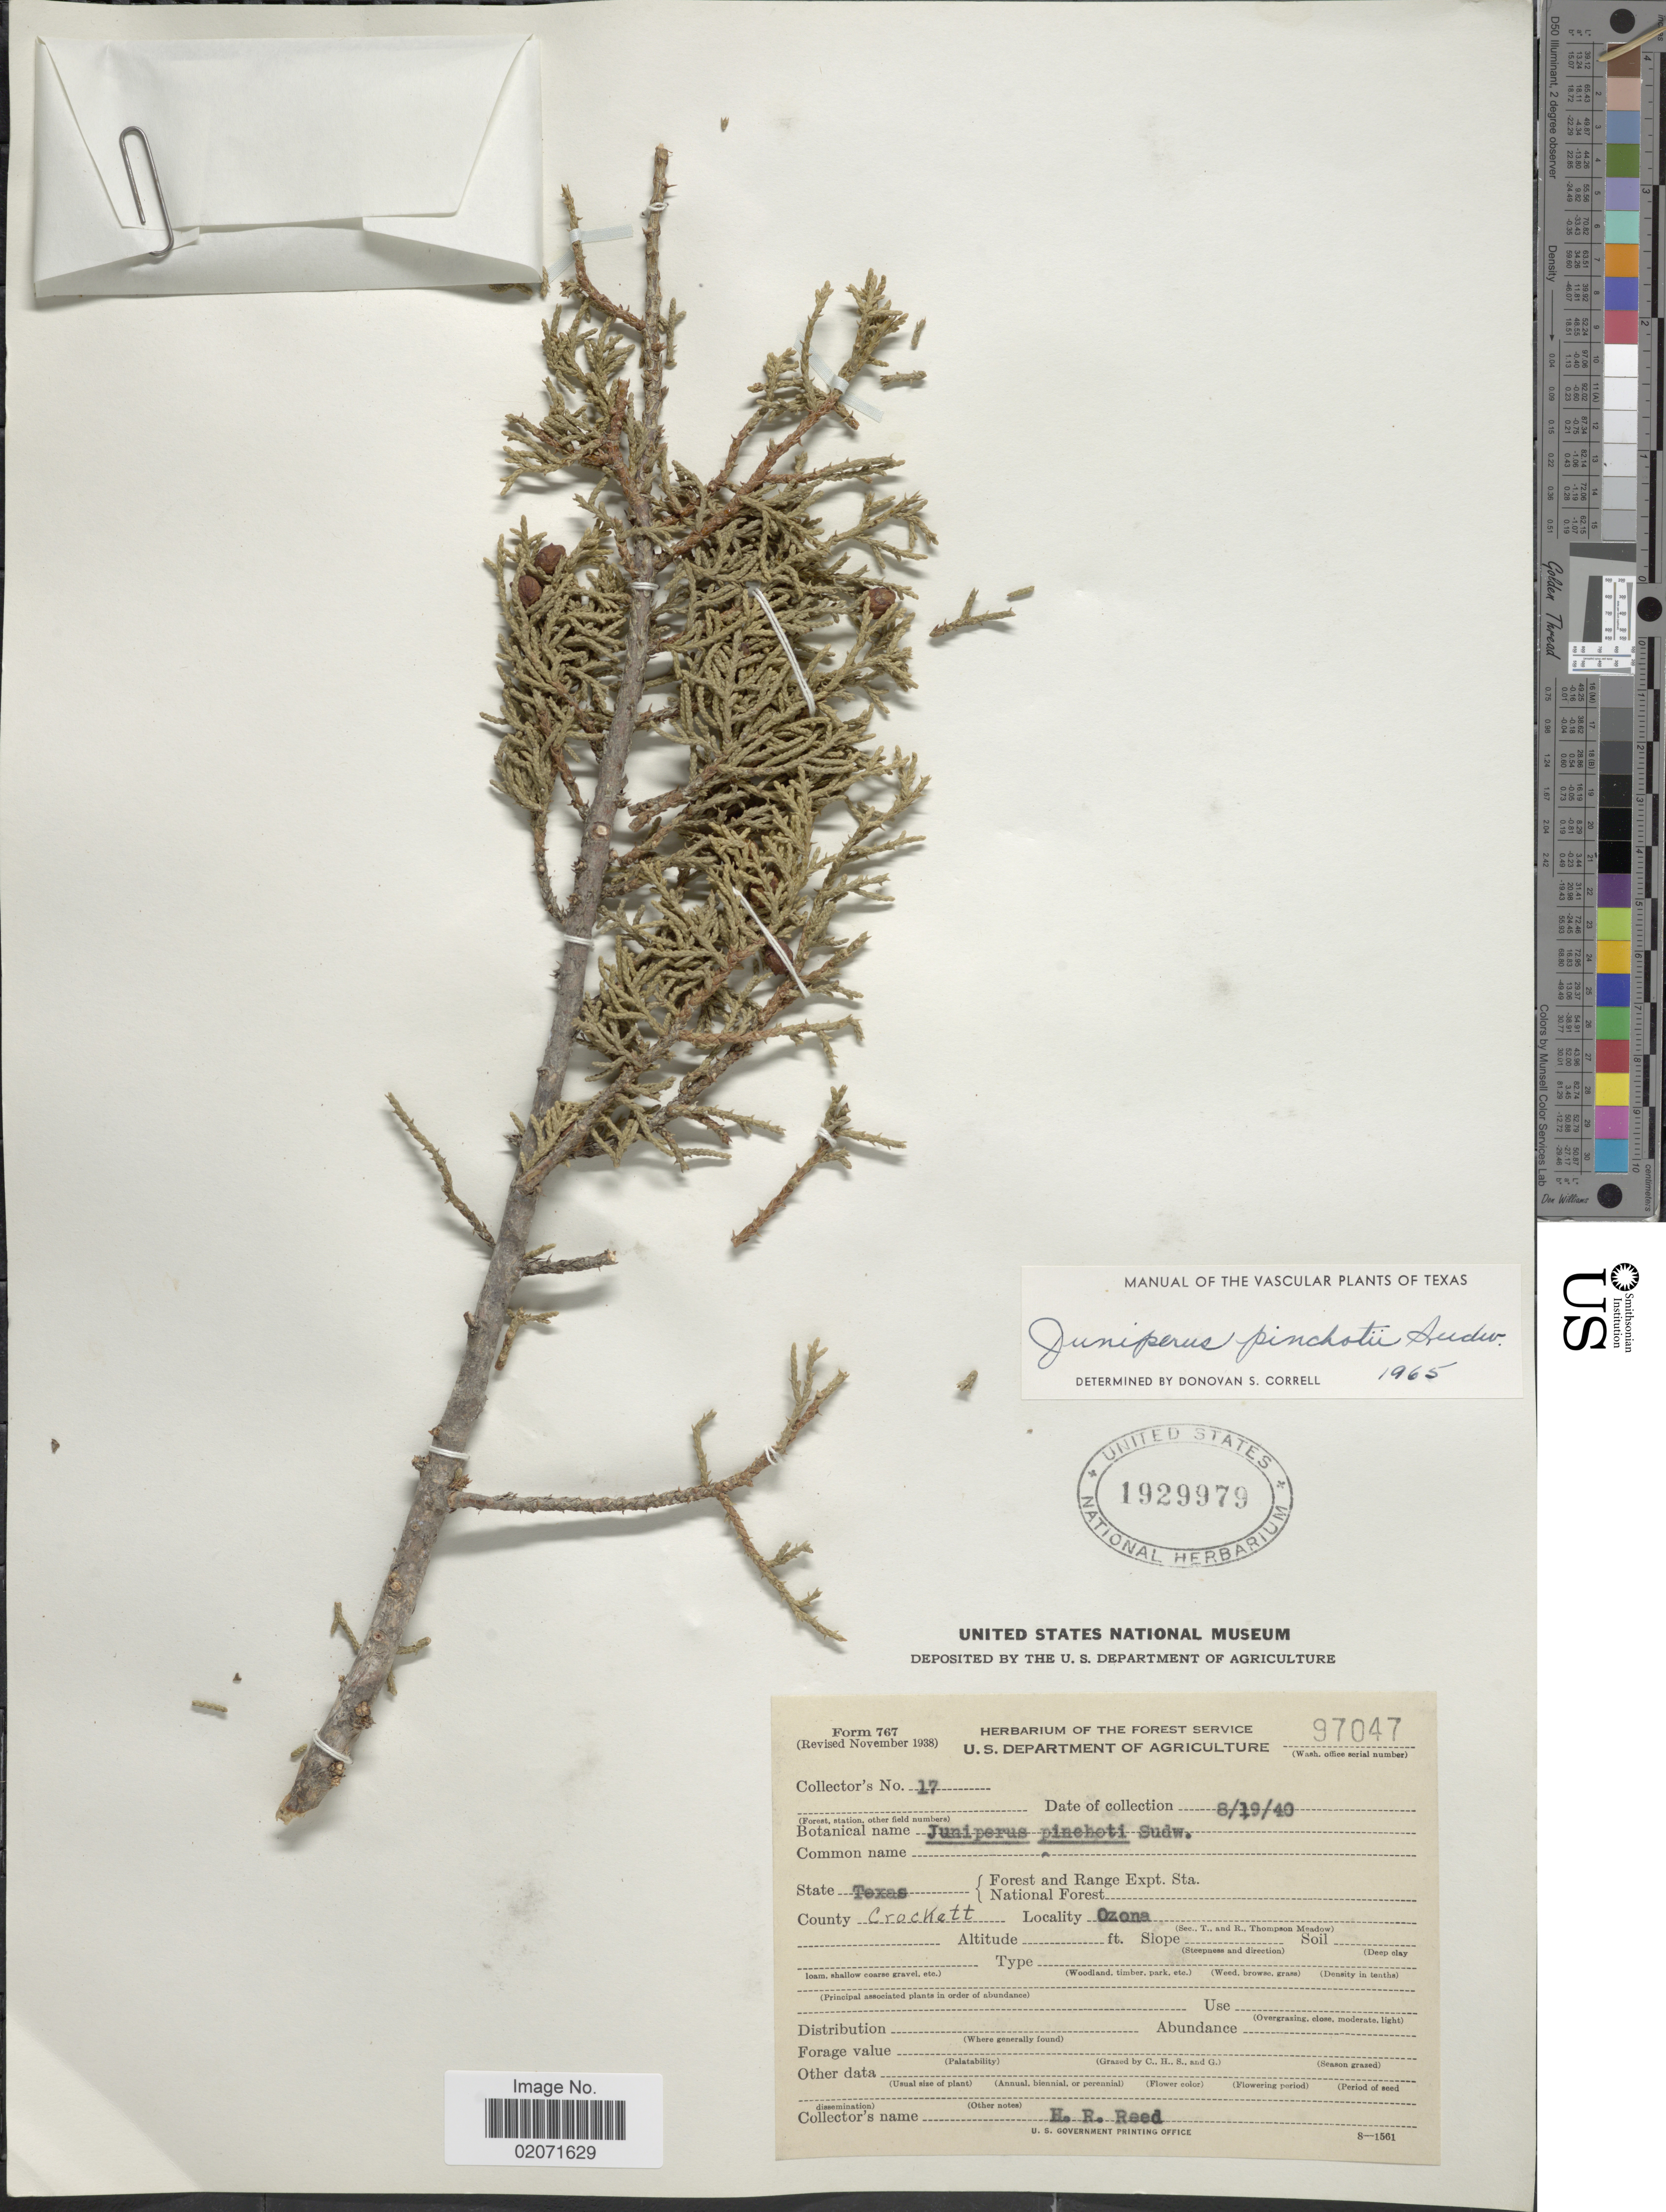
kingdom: Plantae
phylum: Tracheophyta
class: Pinopsida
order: Pinales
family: Cupressaceae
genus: Juniperus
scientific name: Juniperus pinchotii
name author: Sudw.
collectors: H. Reed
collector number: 17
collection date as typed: Transcribed d/m/y: 19/8/40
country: United States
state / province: Texas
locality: County Crockett, Ozona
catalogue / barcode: US 1929979